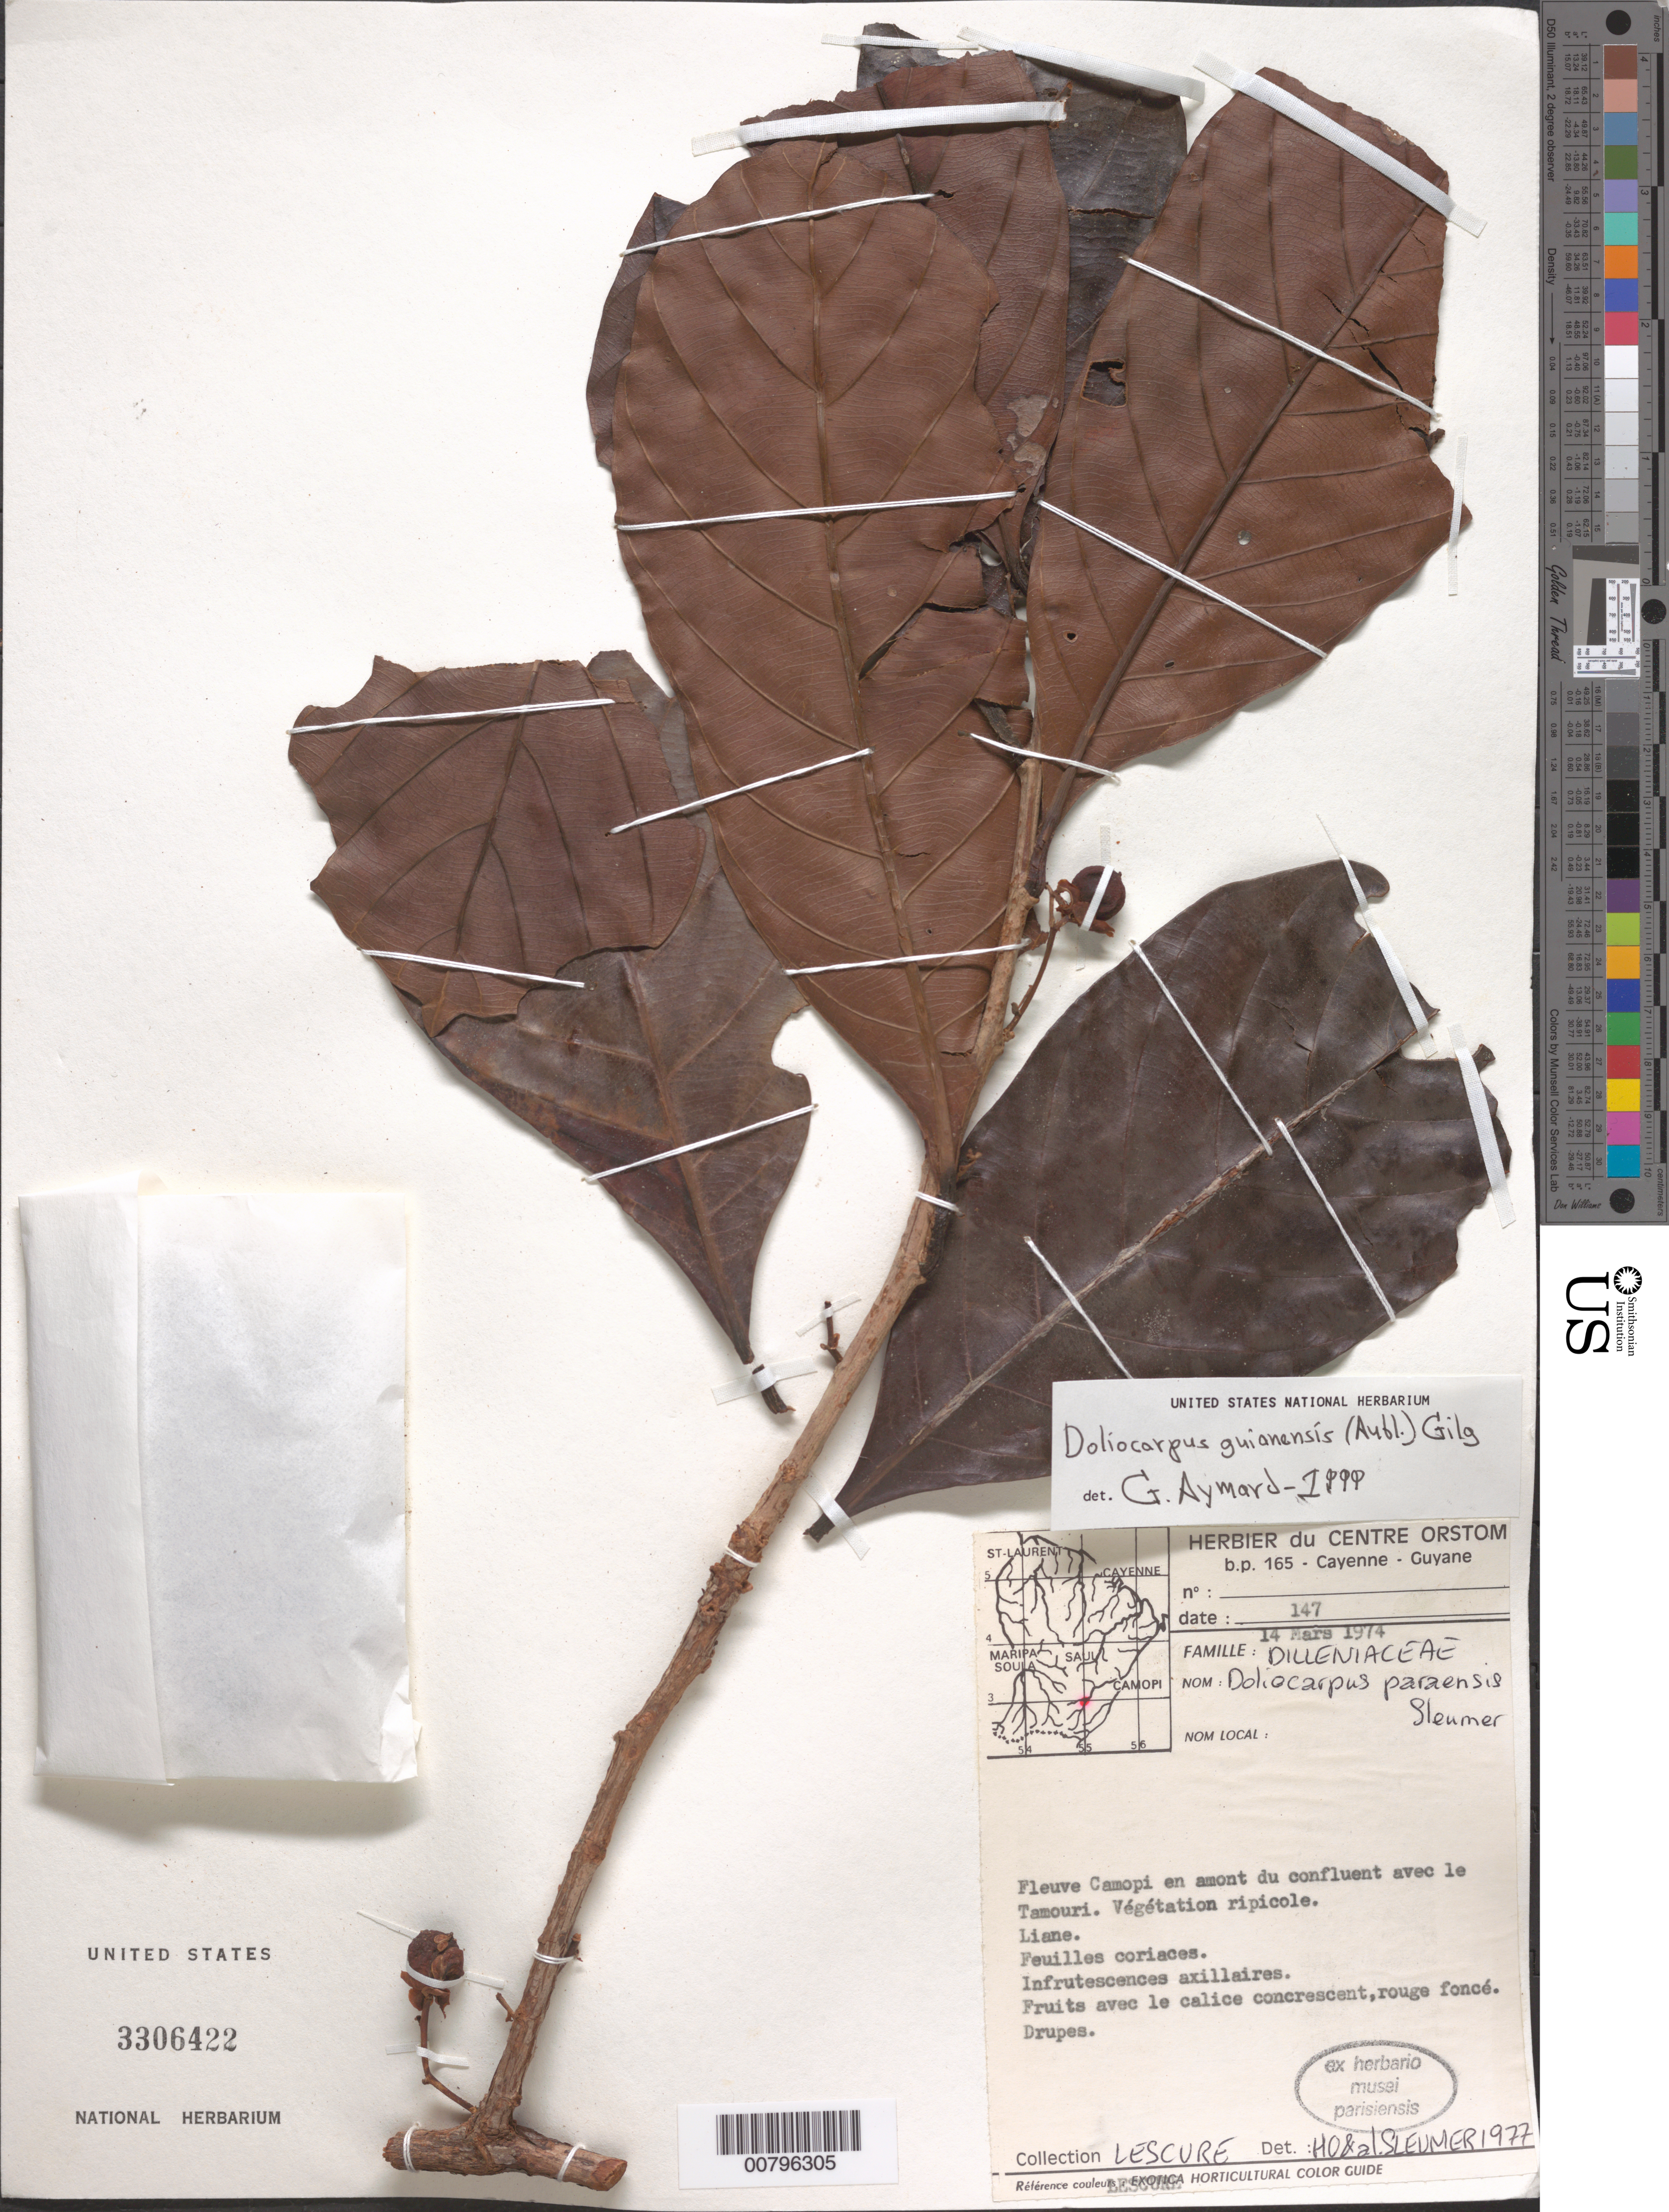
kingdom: Plantae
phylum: Tracheophyta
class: Magnoliopsida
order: Dilleniales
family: Dilleniaceae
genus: Doliocarpus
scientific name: Doliocarpus guianensis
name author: (Aubl.) Gilg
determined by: Aymard C., G. A., (PORT), Univ. Nac. Exp. de los Llanos Ezequiel Zamora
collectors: J.-P. Lescure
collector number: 147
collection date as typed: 14-Mar-74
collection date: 1974-03-14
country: French Guiana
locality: Camopi R., near confl. with Tamouri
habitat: Riparian vegetation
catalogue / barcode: US 3306422